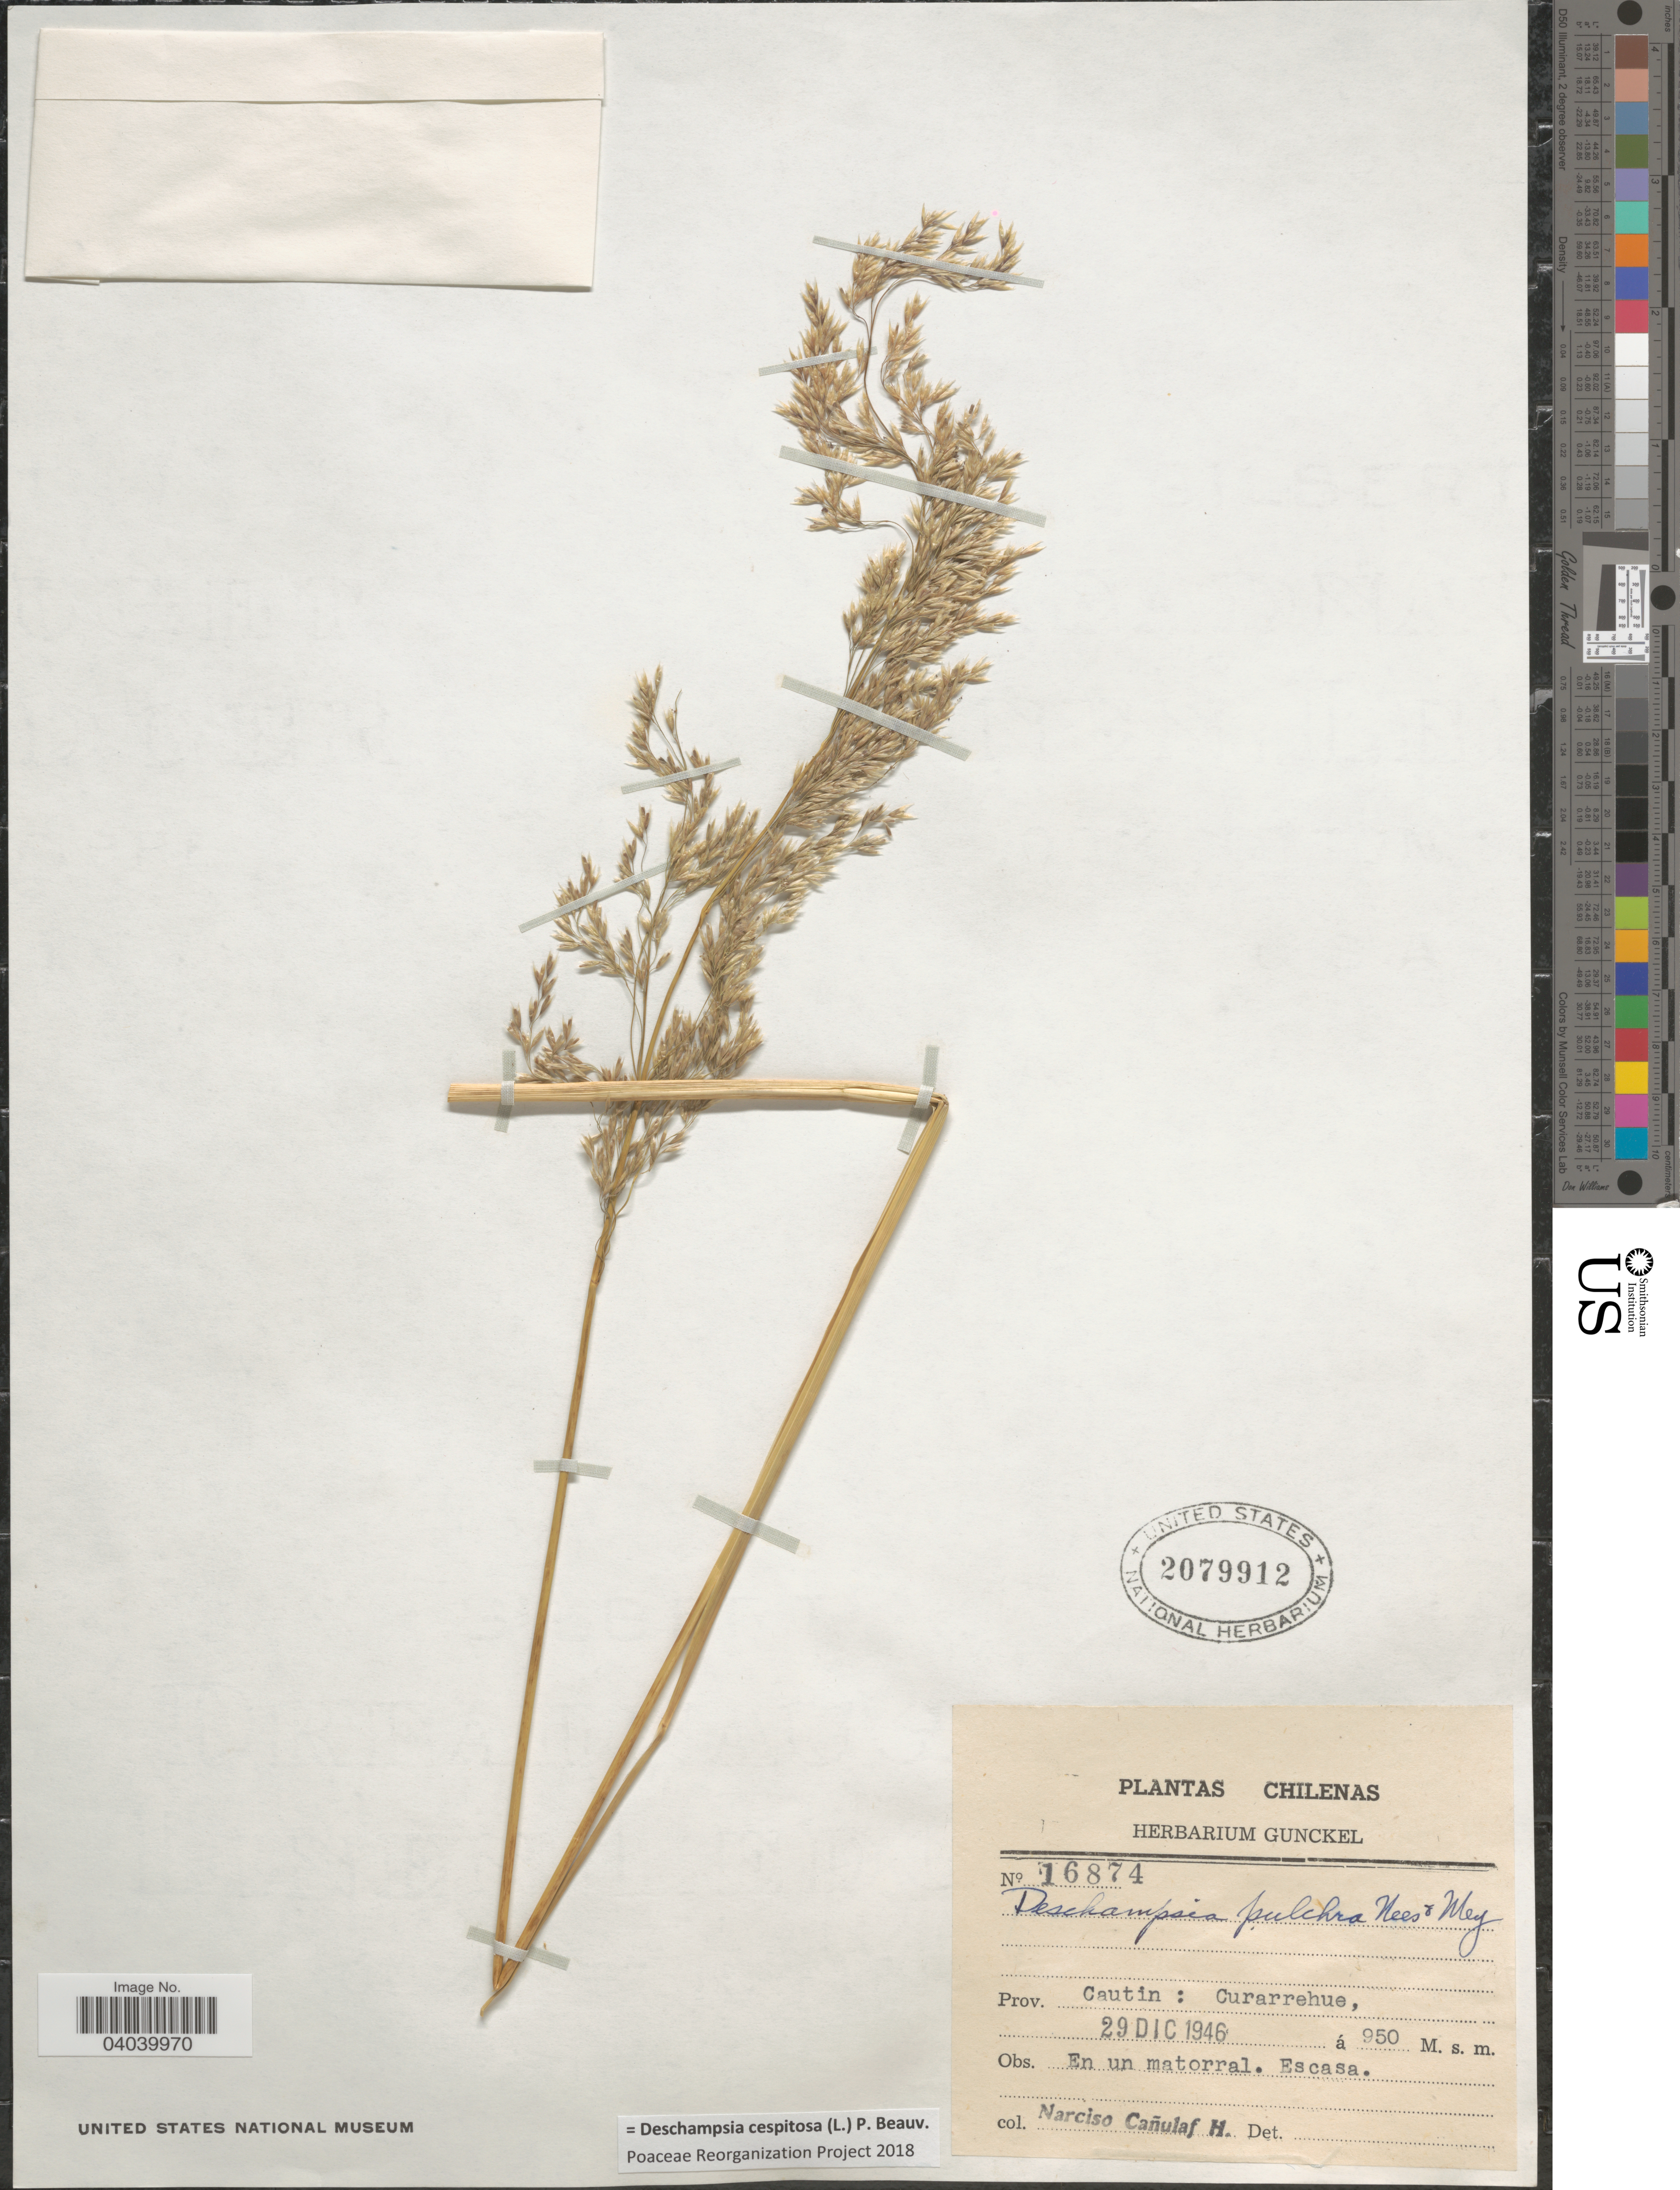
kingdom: Plantae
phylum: Tracheophyta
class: Liliopsida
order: Poales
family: Poaceae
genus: Deschampsia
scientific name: Deschampsia cespitosa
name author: (L.) P. Beauv.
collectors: N. Canulaf H.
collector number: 16874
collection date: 1946-12-29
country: Chile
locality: Prov. Cautin: Curarrehue.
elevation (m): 950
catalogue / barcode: US 2079912